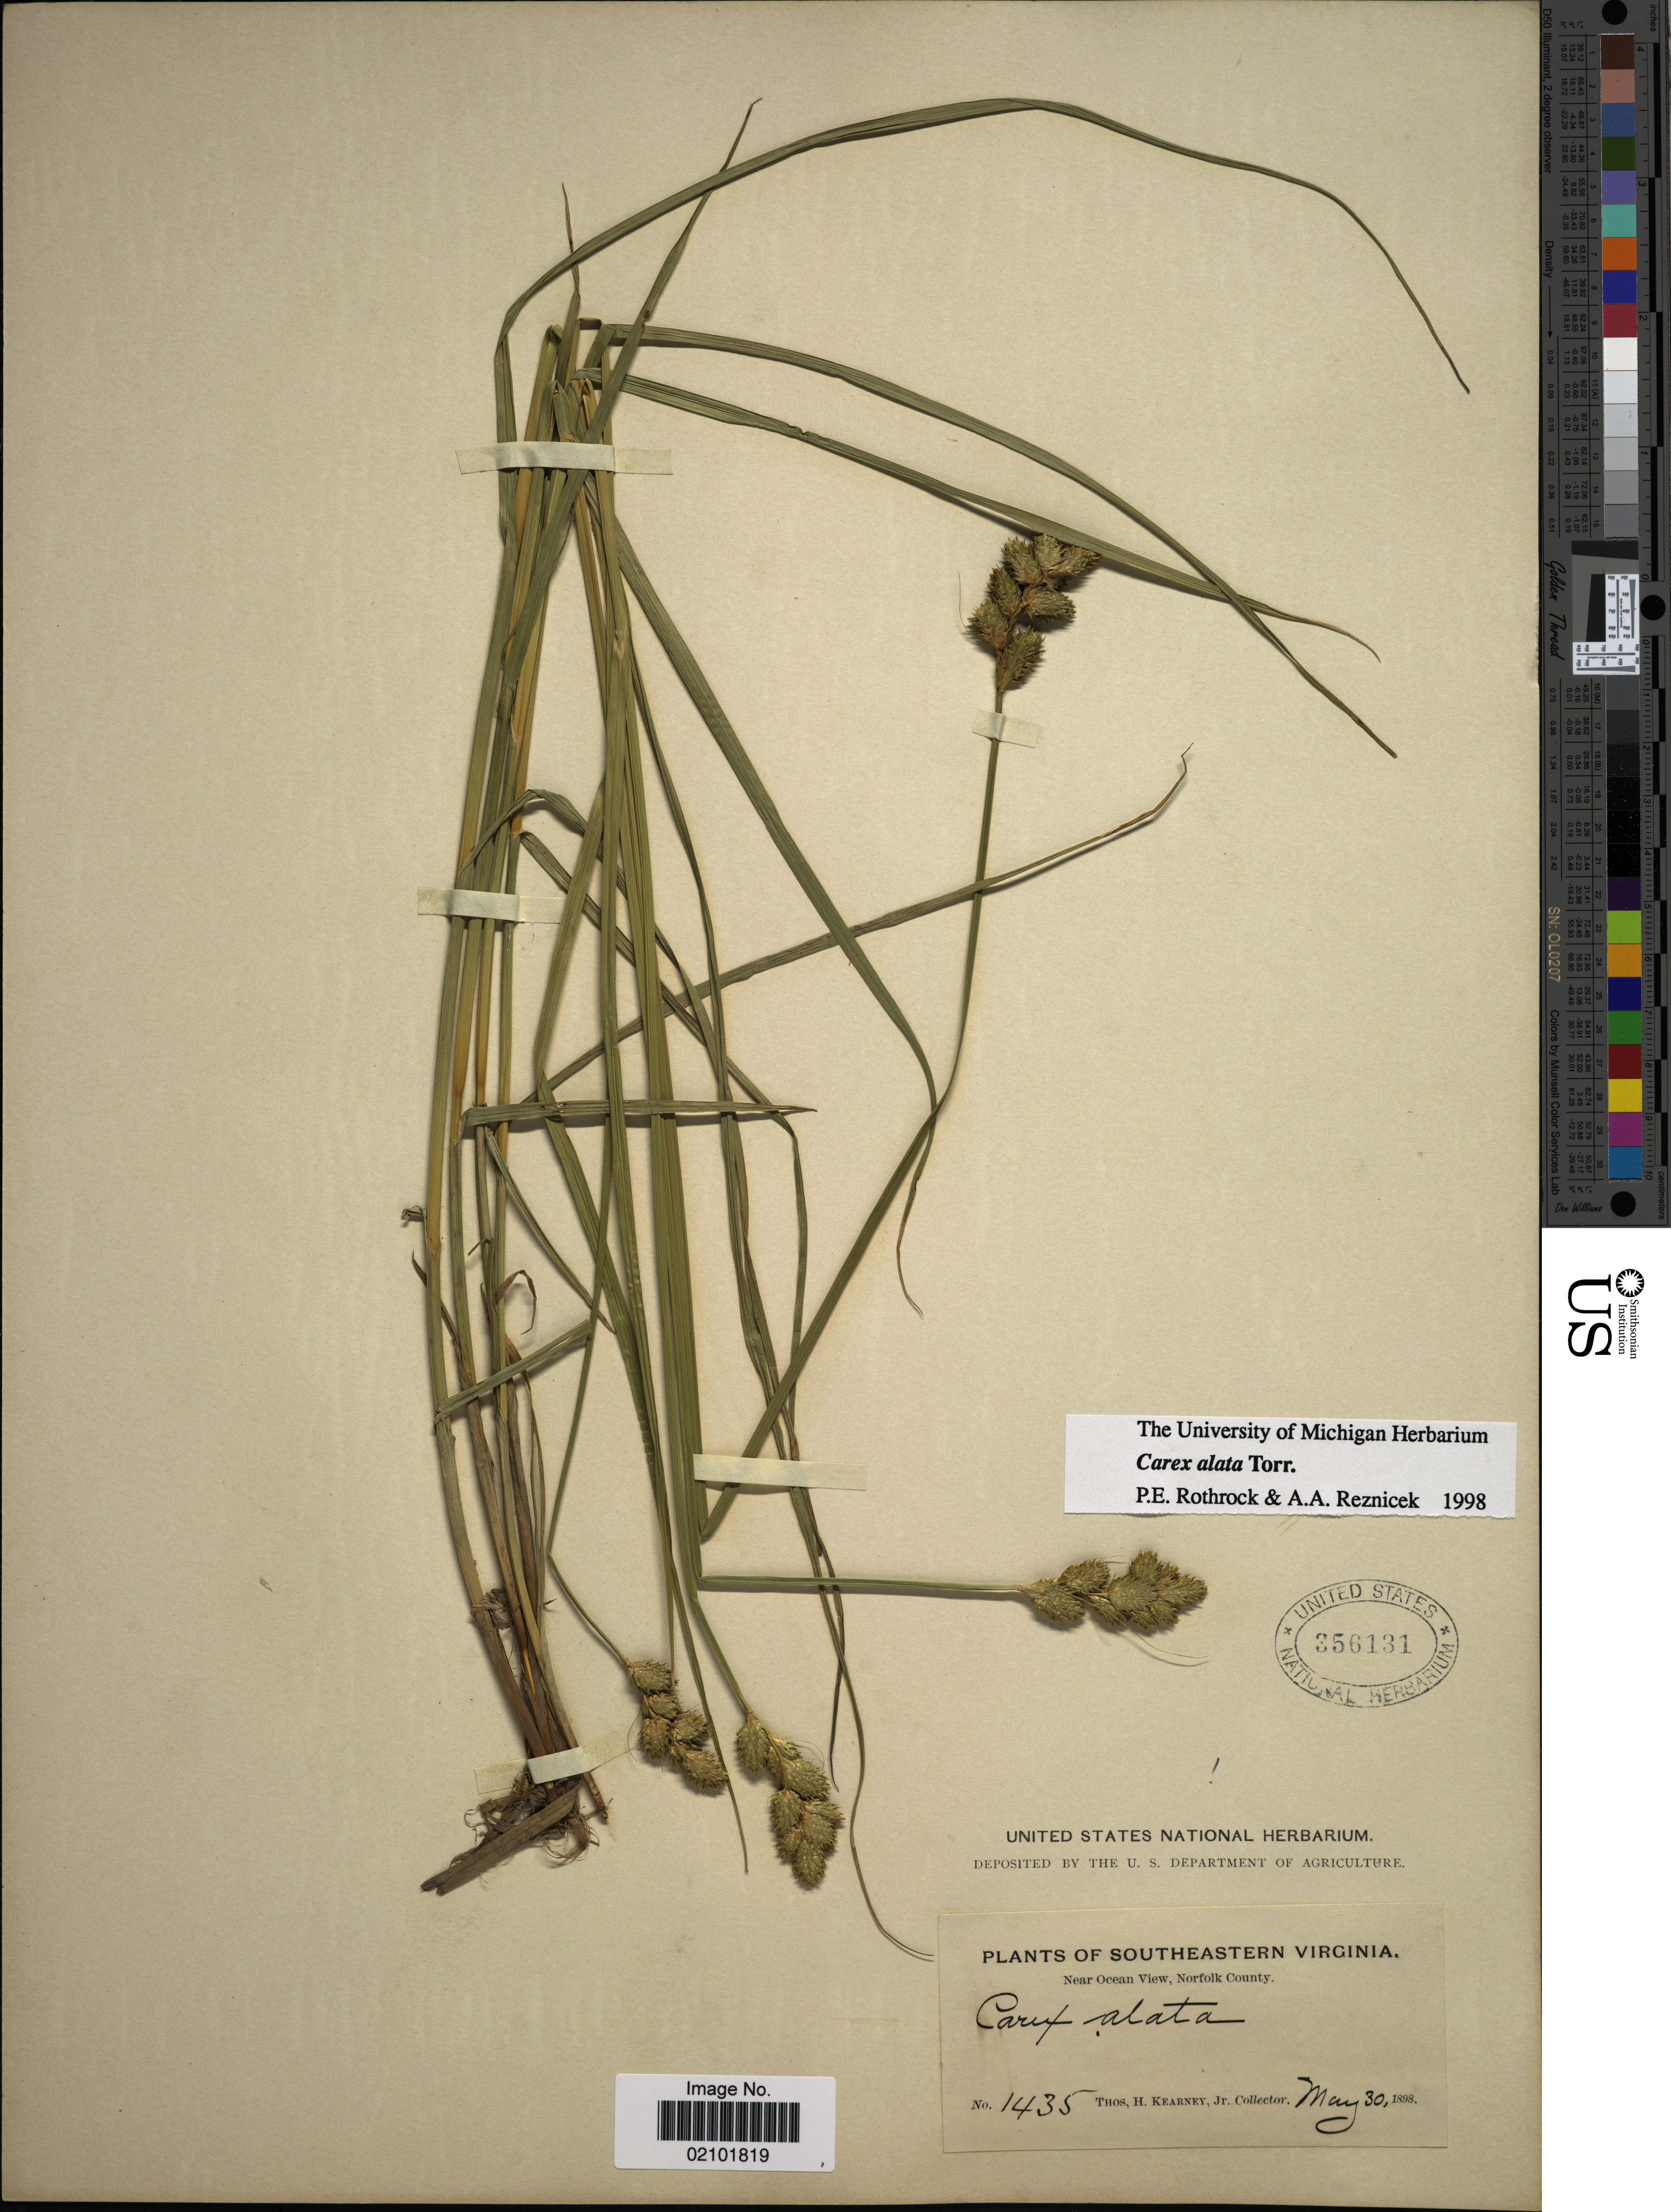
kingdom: Plantae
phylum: Tracheophyta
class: Liliopsida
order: Poales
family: Cyperaceae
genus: Carex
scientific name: Carex alata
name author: Torr.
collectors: T. H. Kearney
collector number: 1435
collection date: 1898-05-30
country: United States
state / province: Virginia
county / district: City of Norfolk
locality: Southeastern Virginia. Near Ocean View, Norfolk County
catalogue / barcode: US 356131